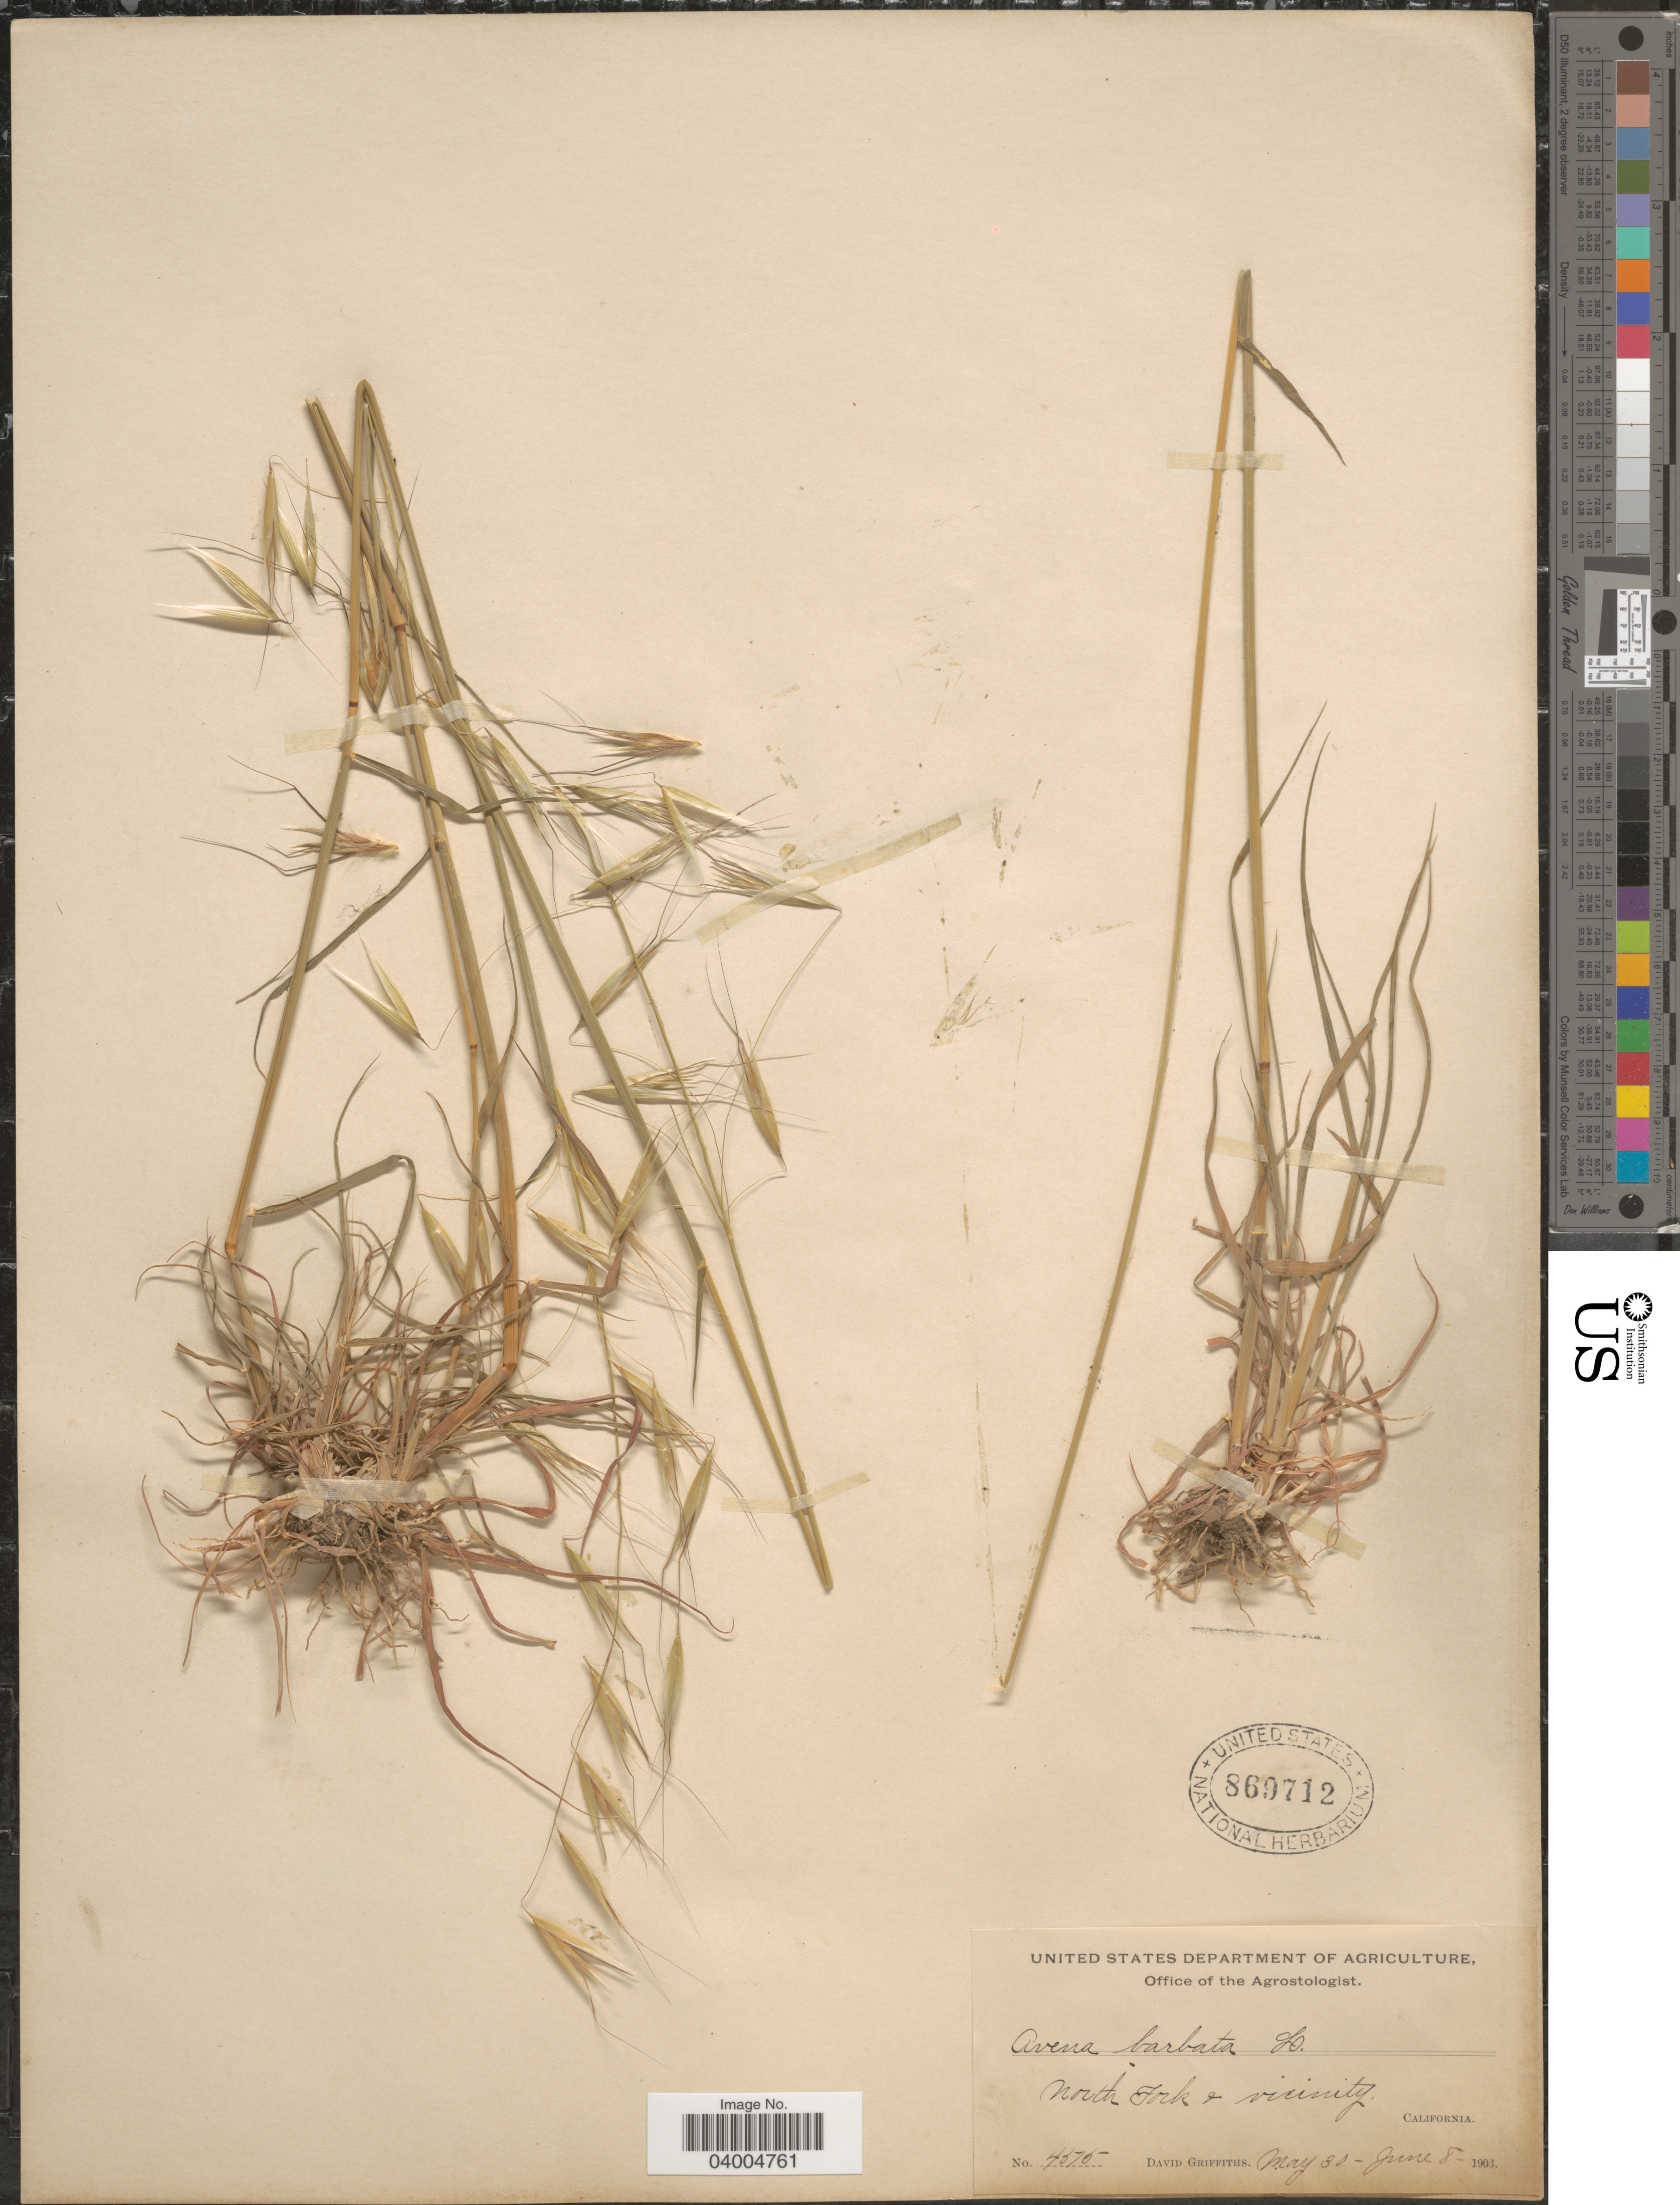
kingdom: Plantae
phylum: Tracheophyta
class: Liliopsida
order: Poales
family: Poaceae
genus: Avena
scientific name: Avena barbata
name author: Pott ex Link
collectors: D. Griffiths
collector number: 4515*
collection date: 1903-05-30/1903-06-08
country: United States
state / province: California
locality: North Fork & Vicinity.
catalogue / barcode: US 869712